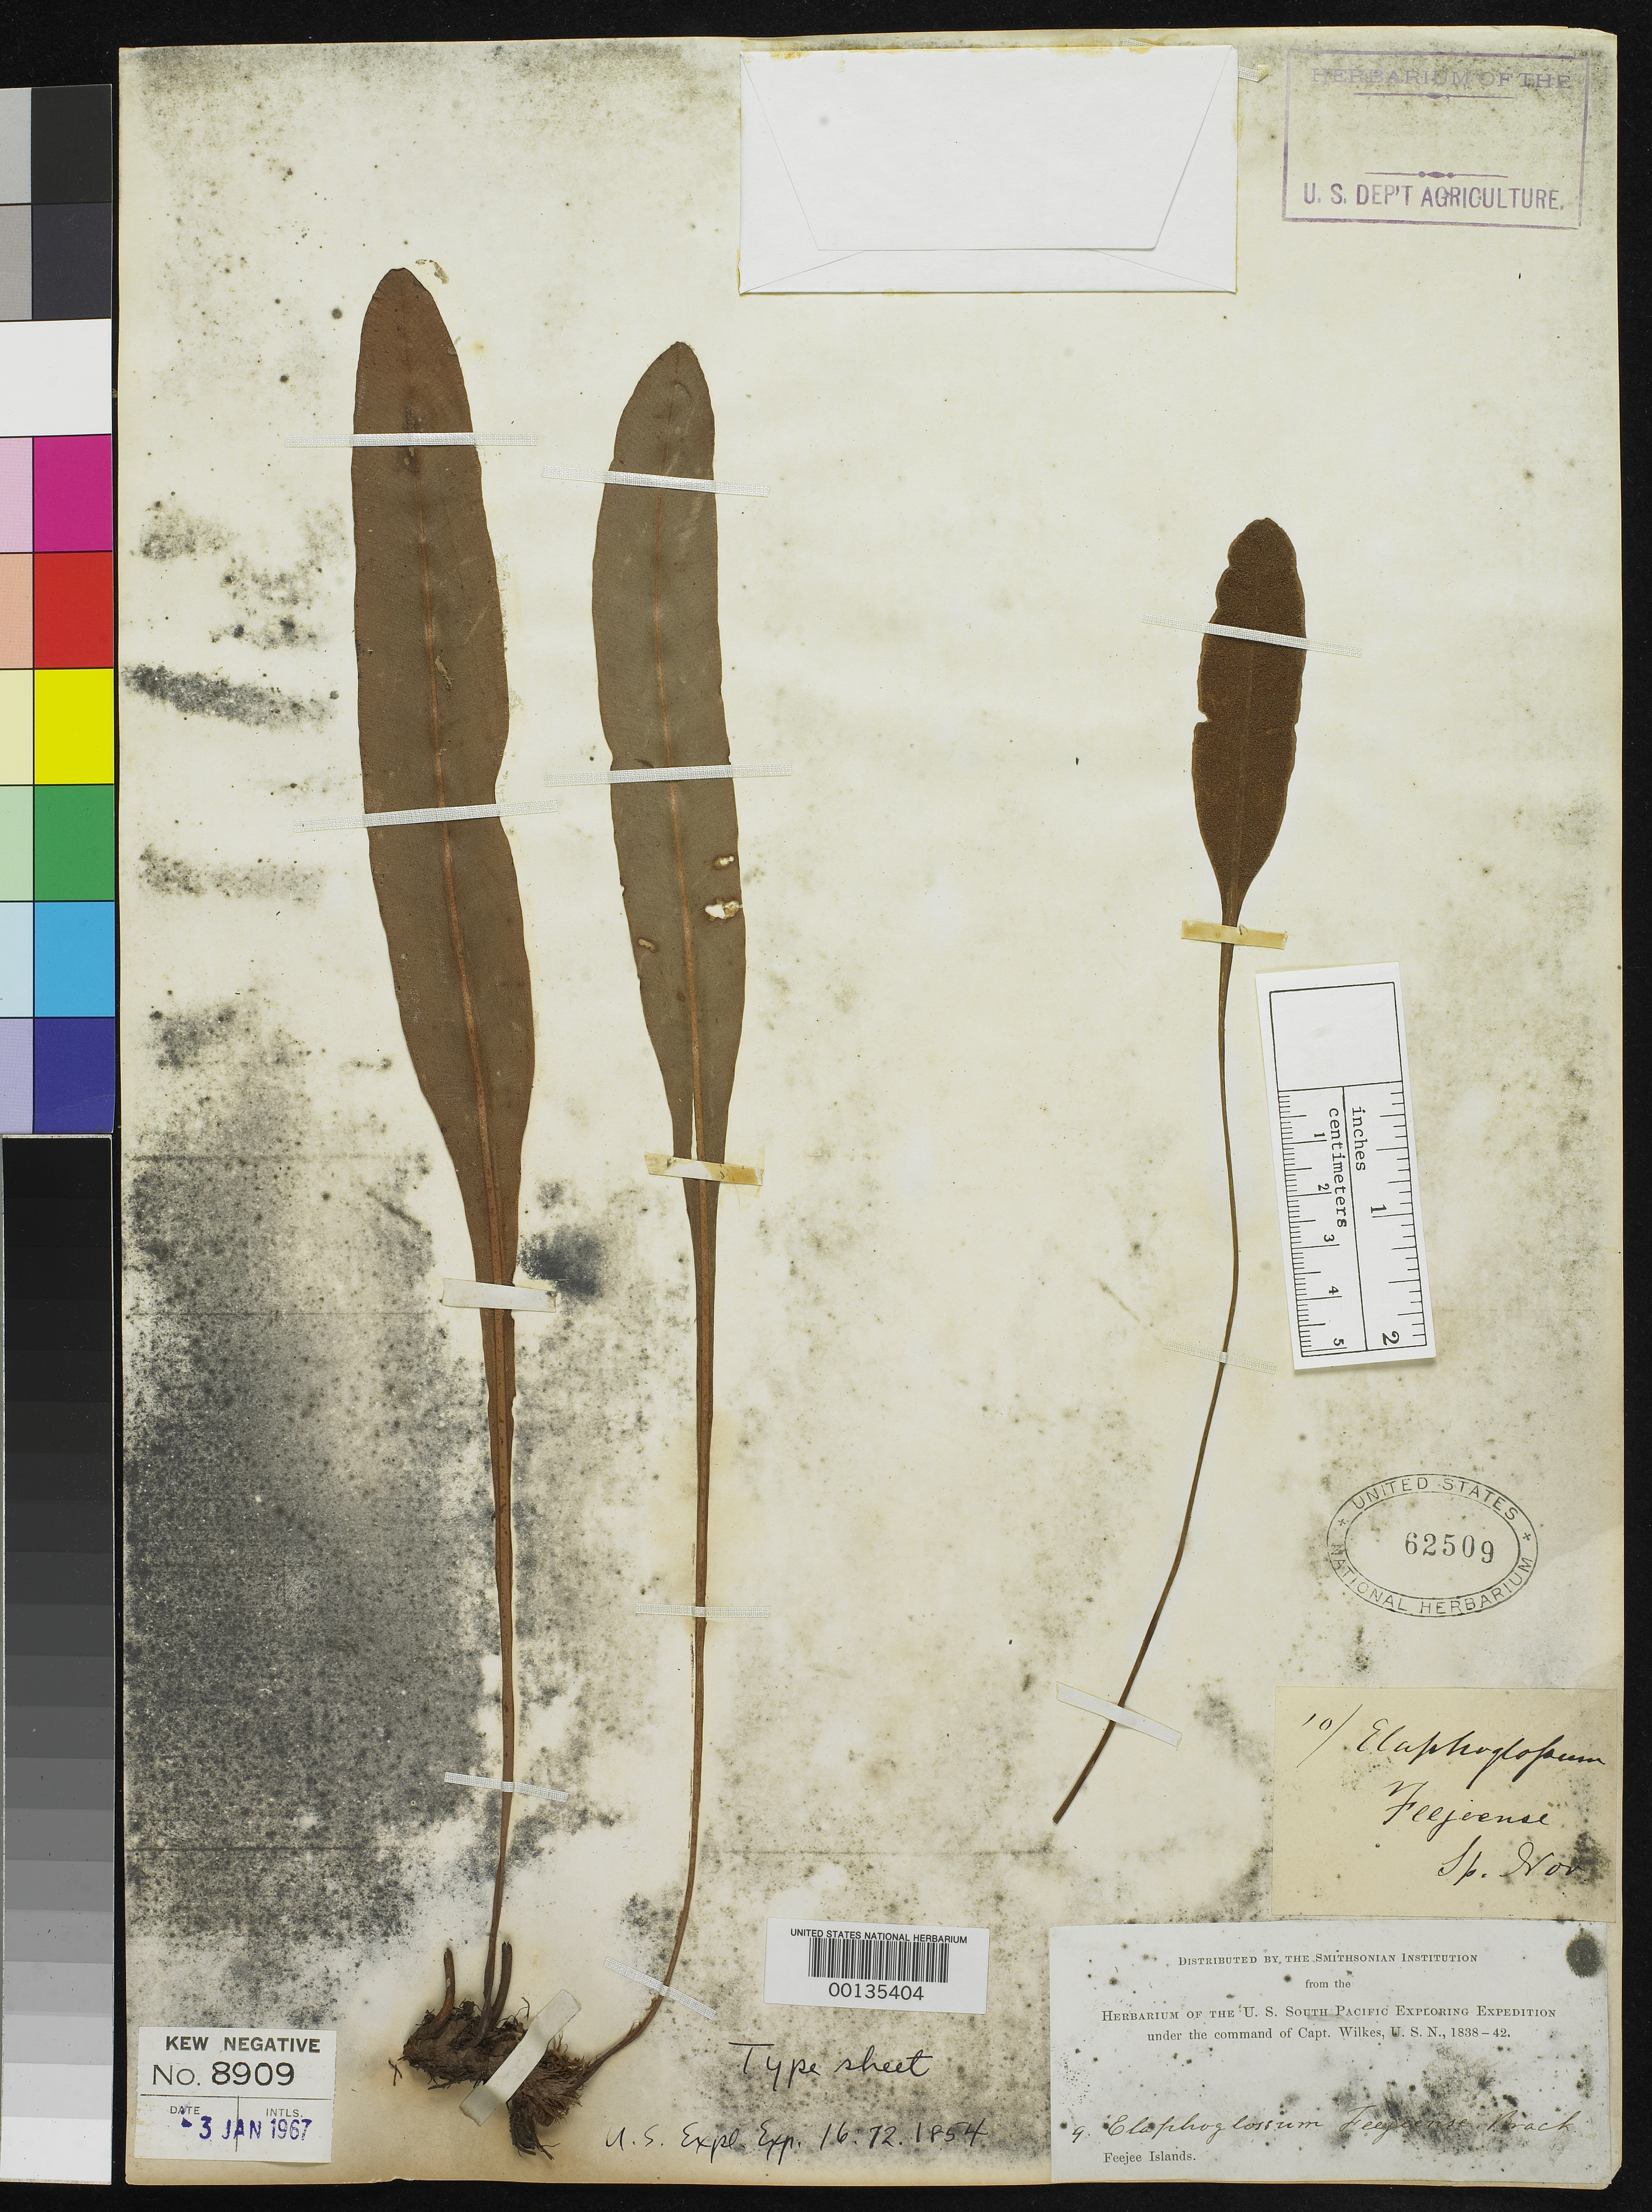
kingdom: Plantae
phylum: Tracheophyta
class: Polypodiopsida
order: Polypodiales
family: Dryopteridaceae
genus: Elaphoglossum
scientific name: Elaphoglossum feejeense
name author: Brack. in Wilkes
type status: Holotype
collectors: Wilkes Explor. Exped.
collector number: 9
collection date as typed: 1838 to -- --- 1842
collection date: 1838/1842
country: Fiji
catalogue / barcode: US 62509